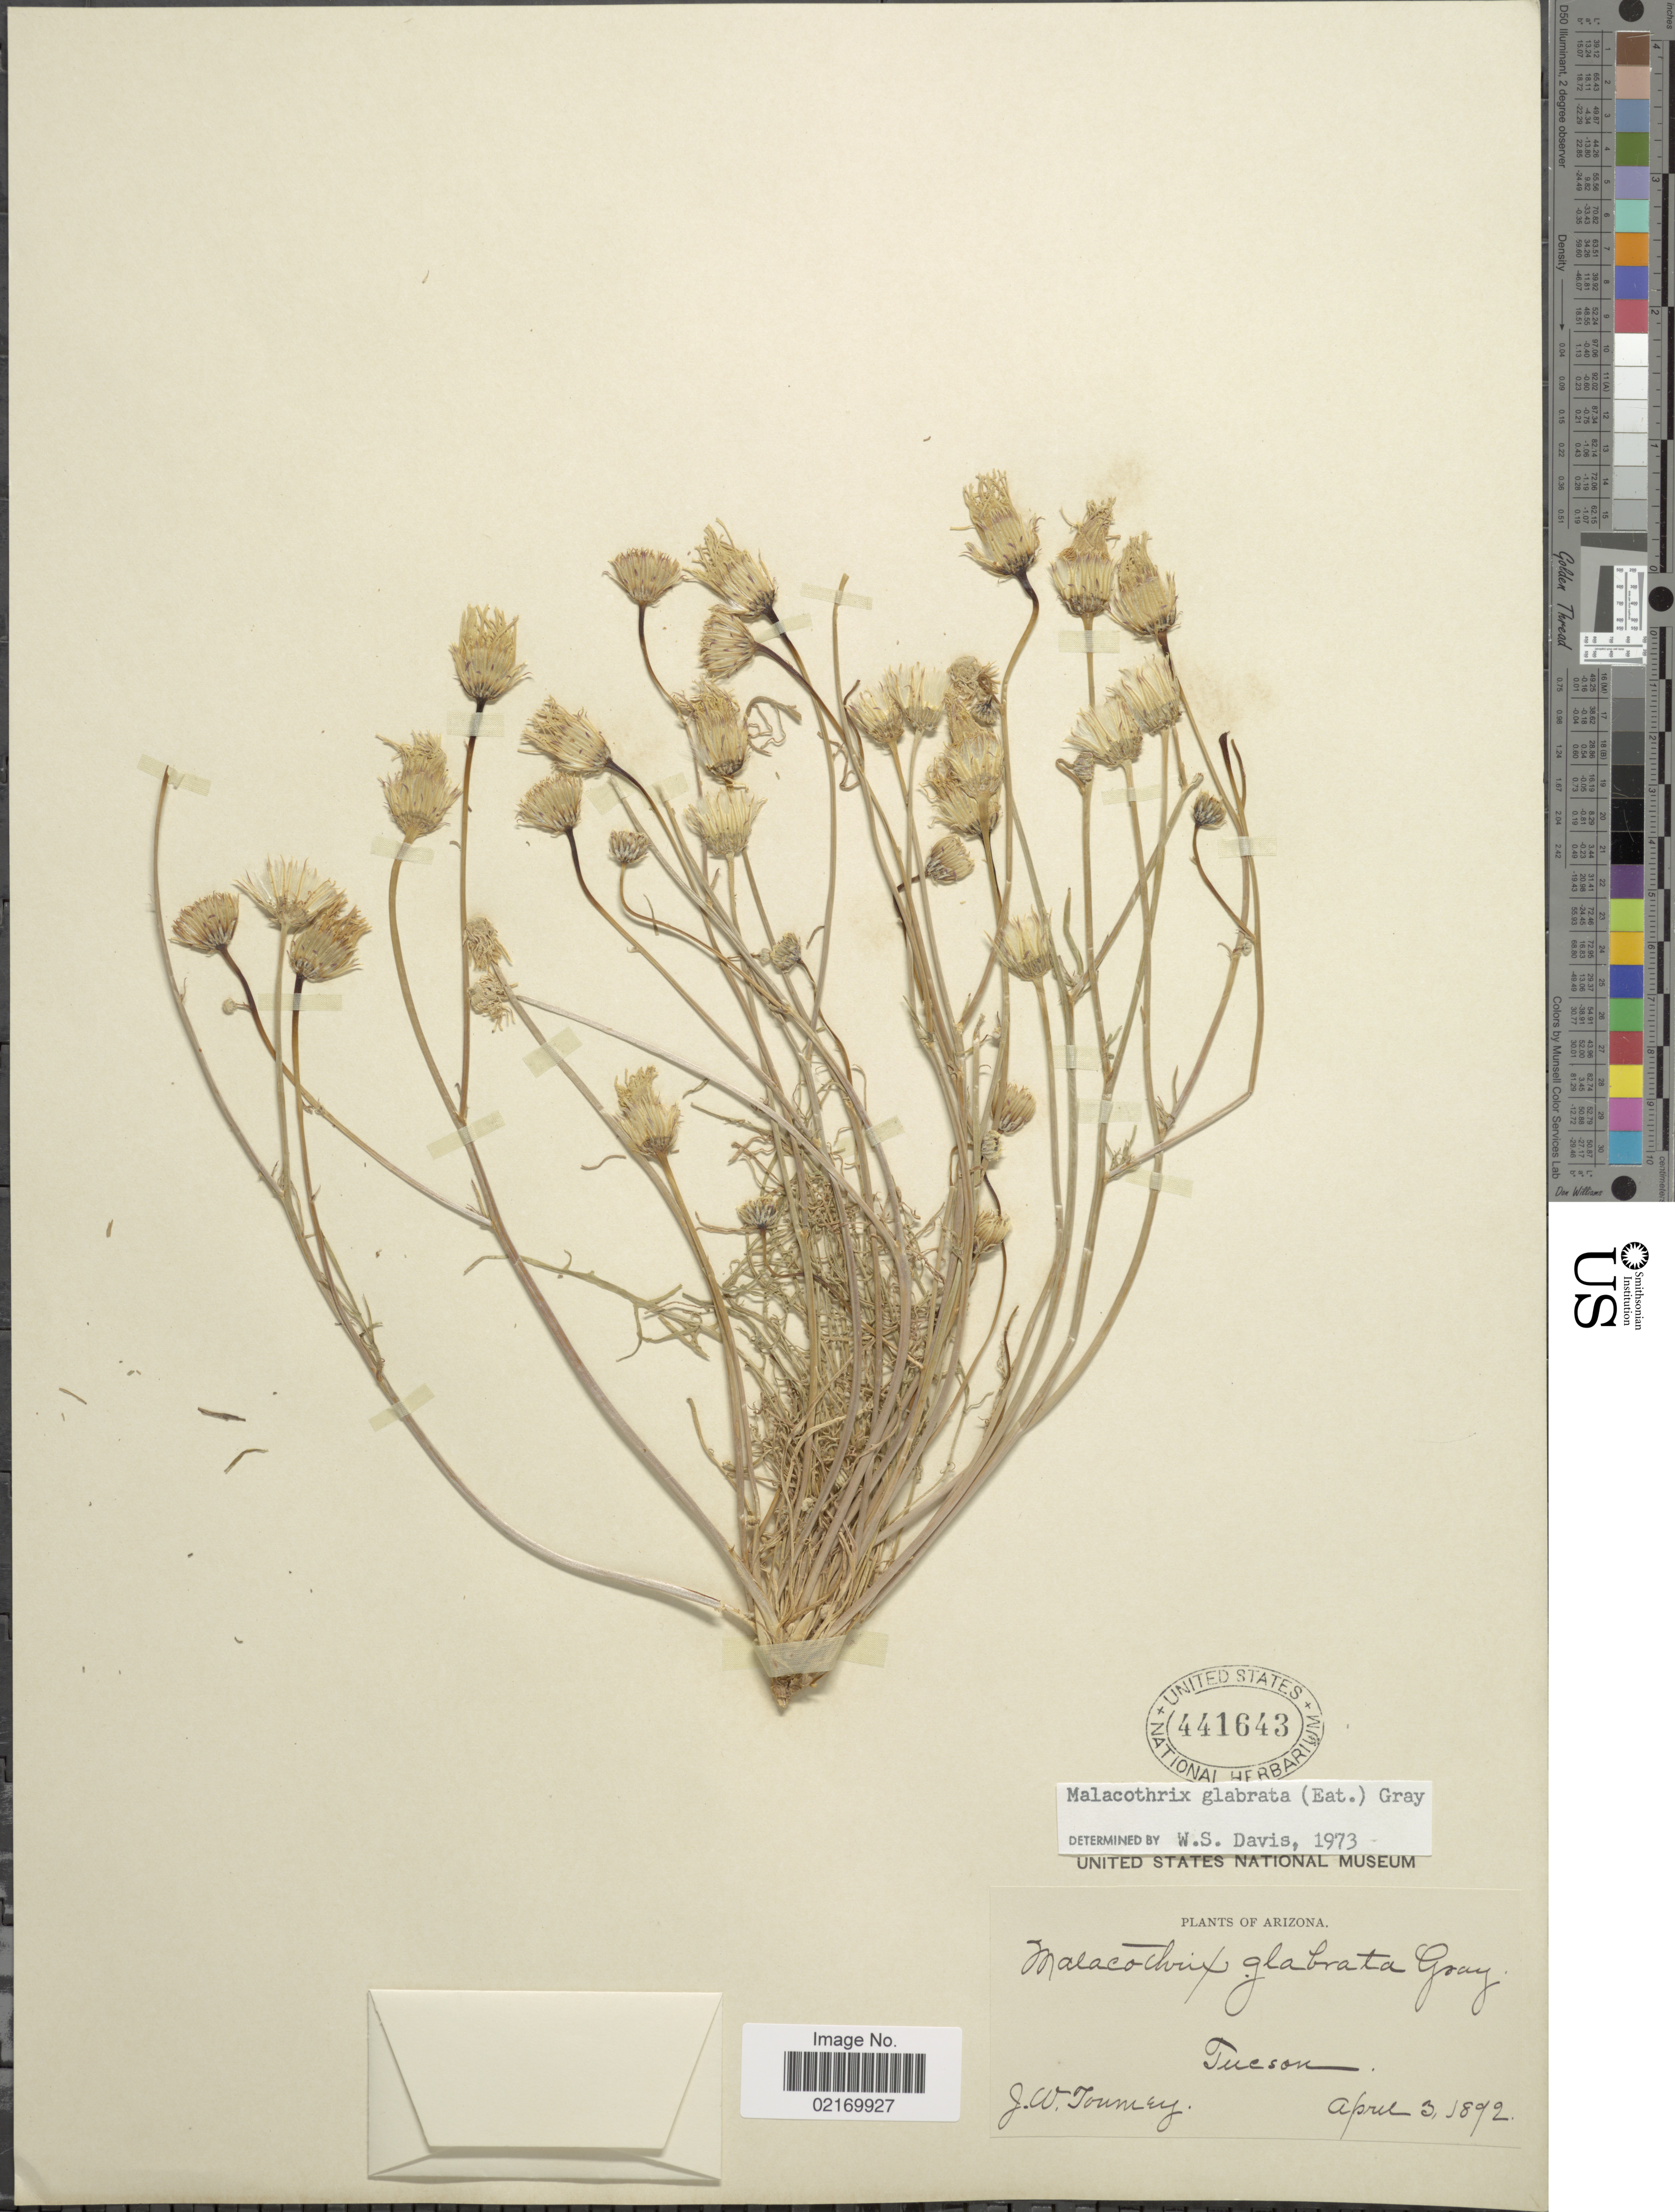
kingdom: Plantae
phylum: Tracheophyta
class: Magnoliopsida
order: Asterales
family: Asteraceae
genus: Malacothrix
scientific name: Malacothrix glabrata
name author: (A. Gray ex D.C. Eaton) A. Gray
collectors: J. W. Toumey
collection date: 1892-04-03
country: United States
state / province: Arizona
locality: Tucson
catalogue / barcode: US 441643